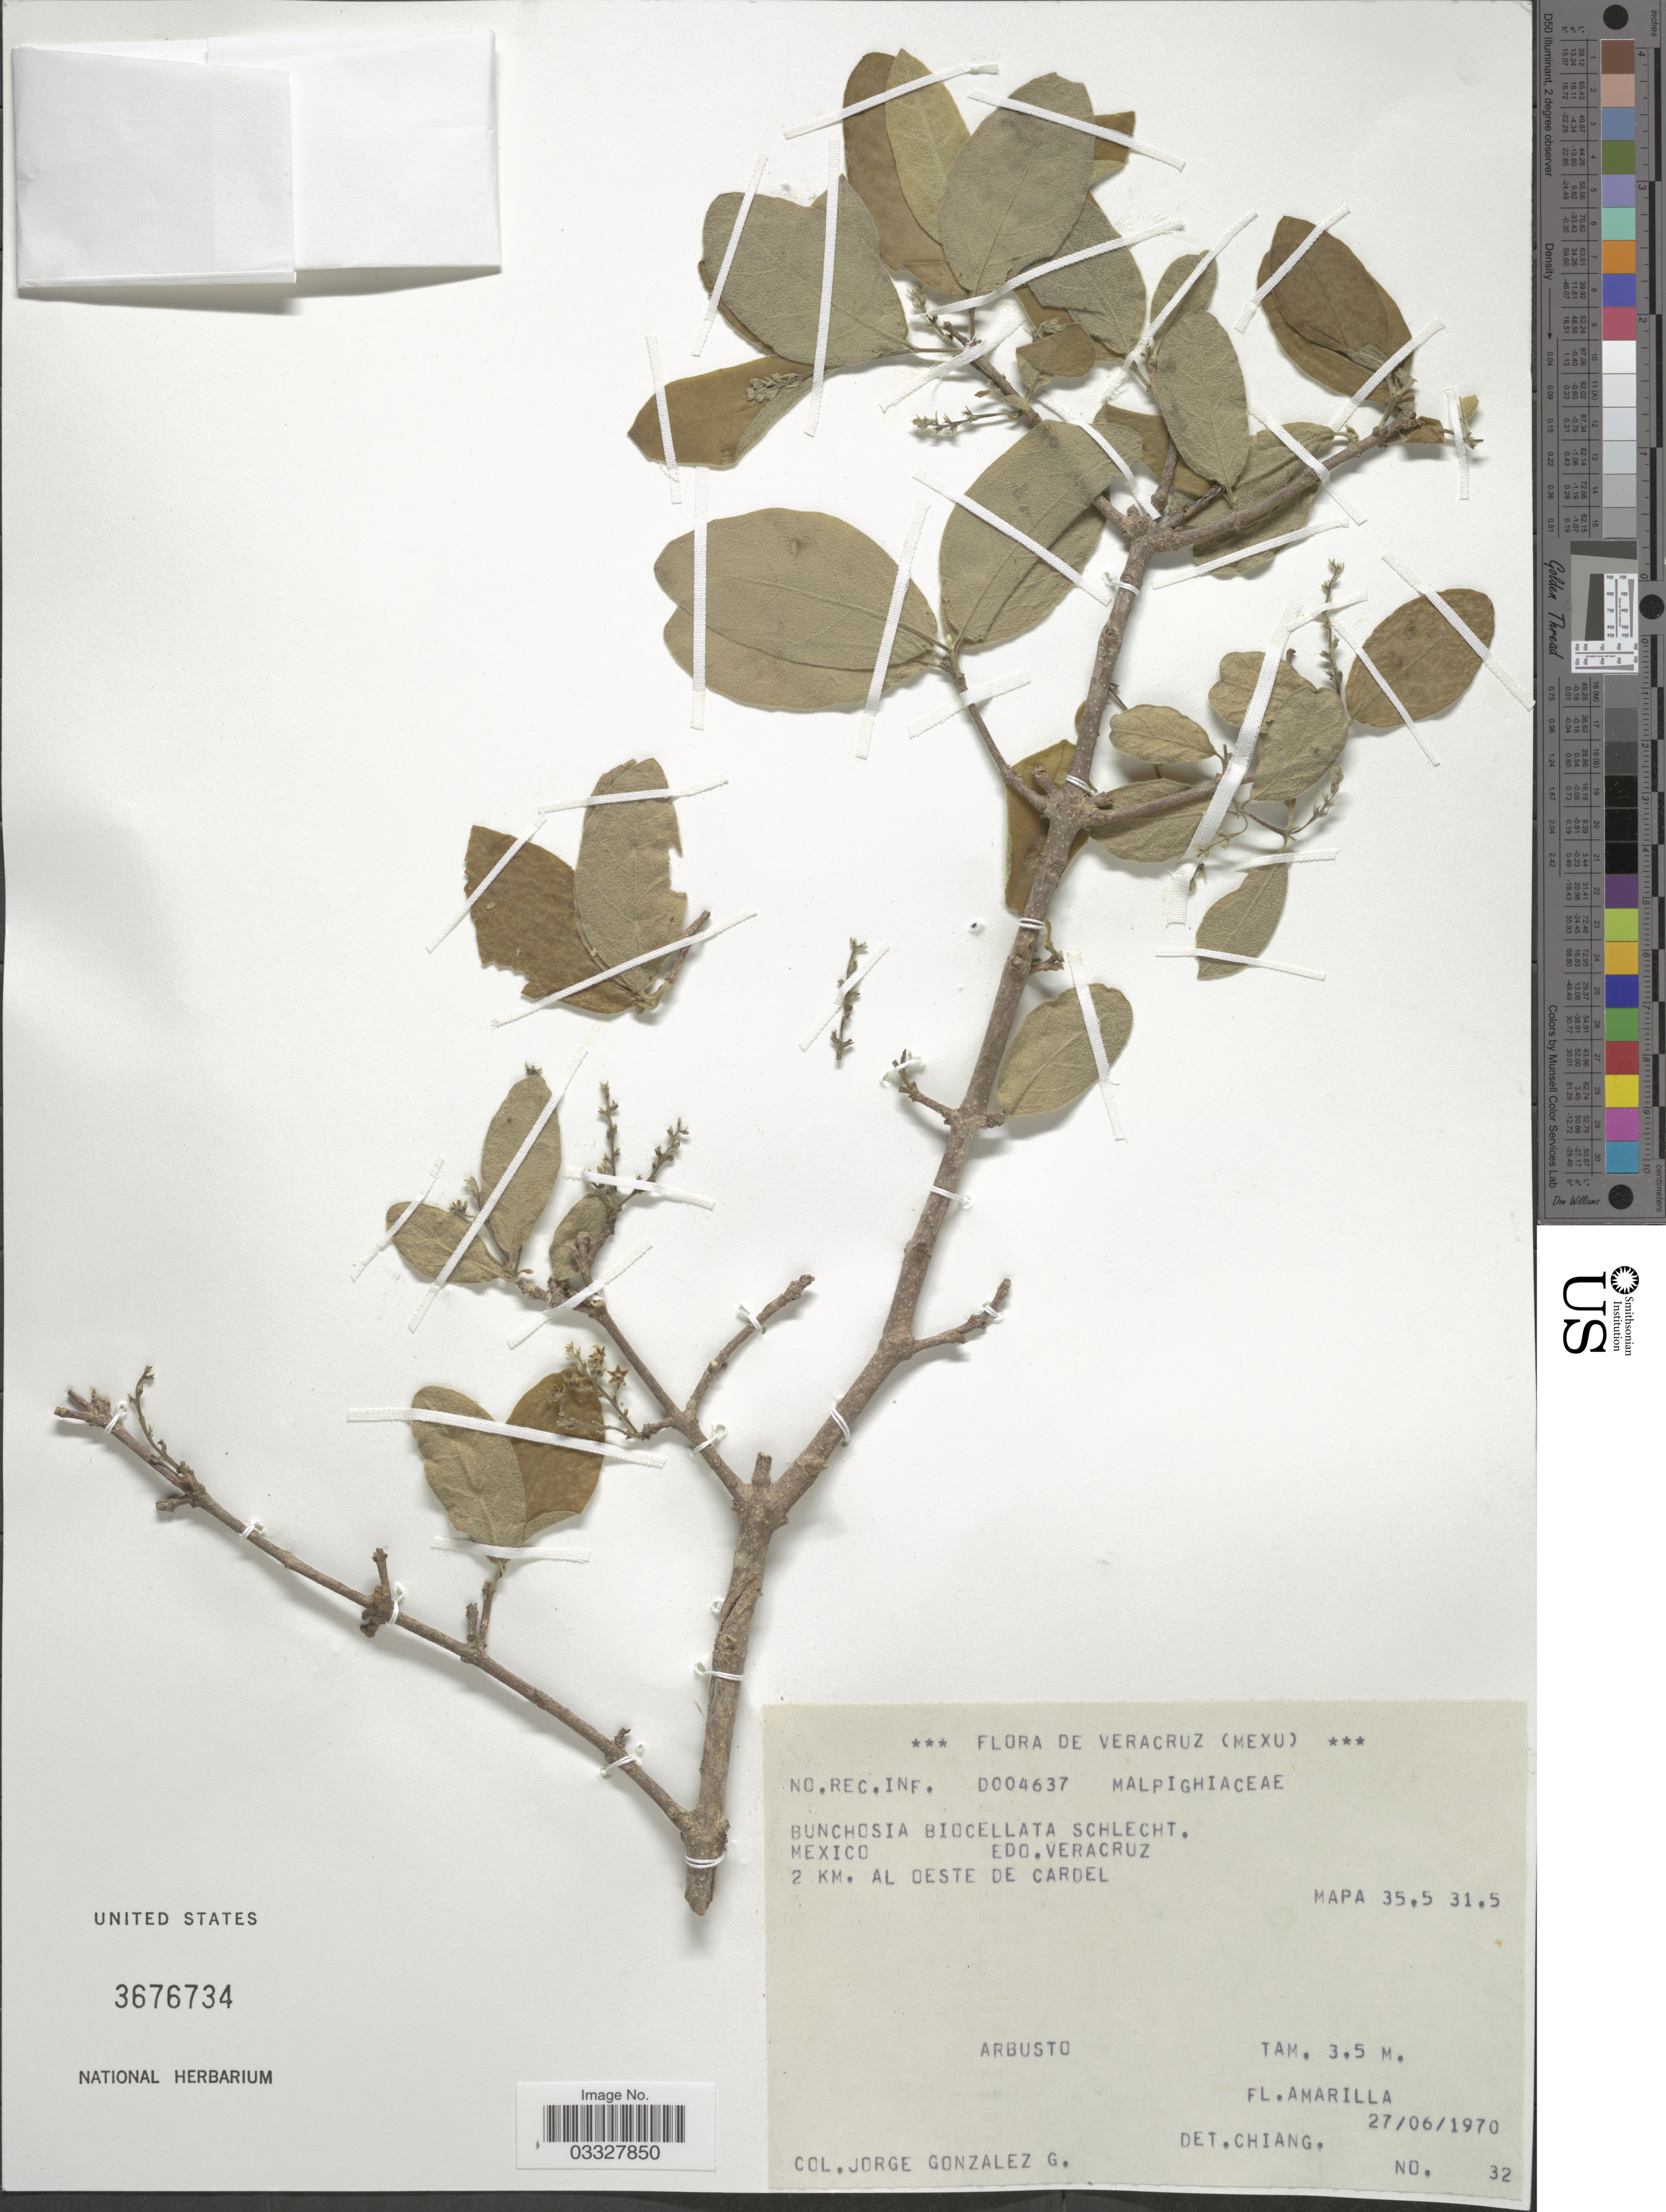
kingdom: Plantae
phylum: Tracheophyta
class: Magnoliopsida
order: Malpighiales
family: Malpighiaceae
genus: Bunchosia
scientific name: Bunchosia biocellata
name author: Schltdl.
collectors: J. González G.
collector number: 32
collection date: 1970-06-27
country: Mexico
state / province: Veracruz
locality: Edo. Veracruz, 2 Km. al oeste de Cardel. Mapa 35.5 31.5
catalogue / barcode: US 3676734